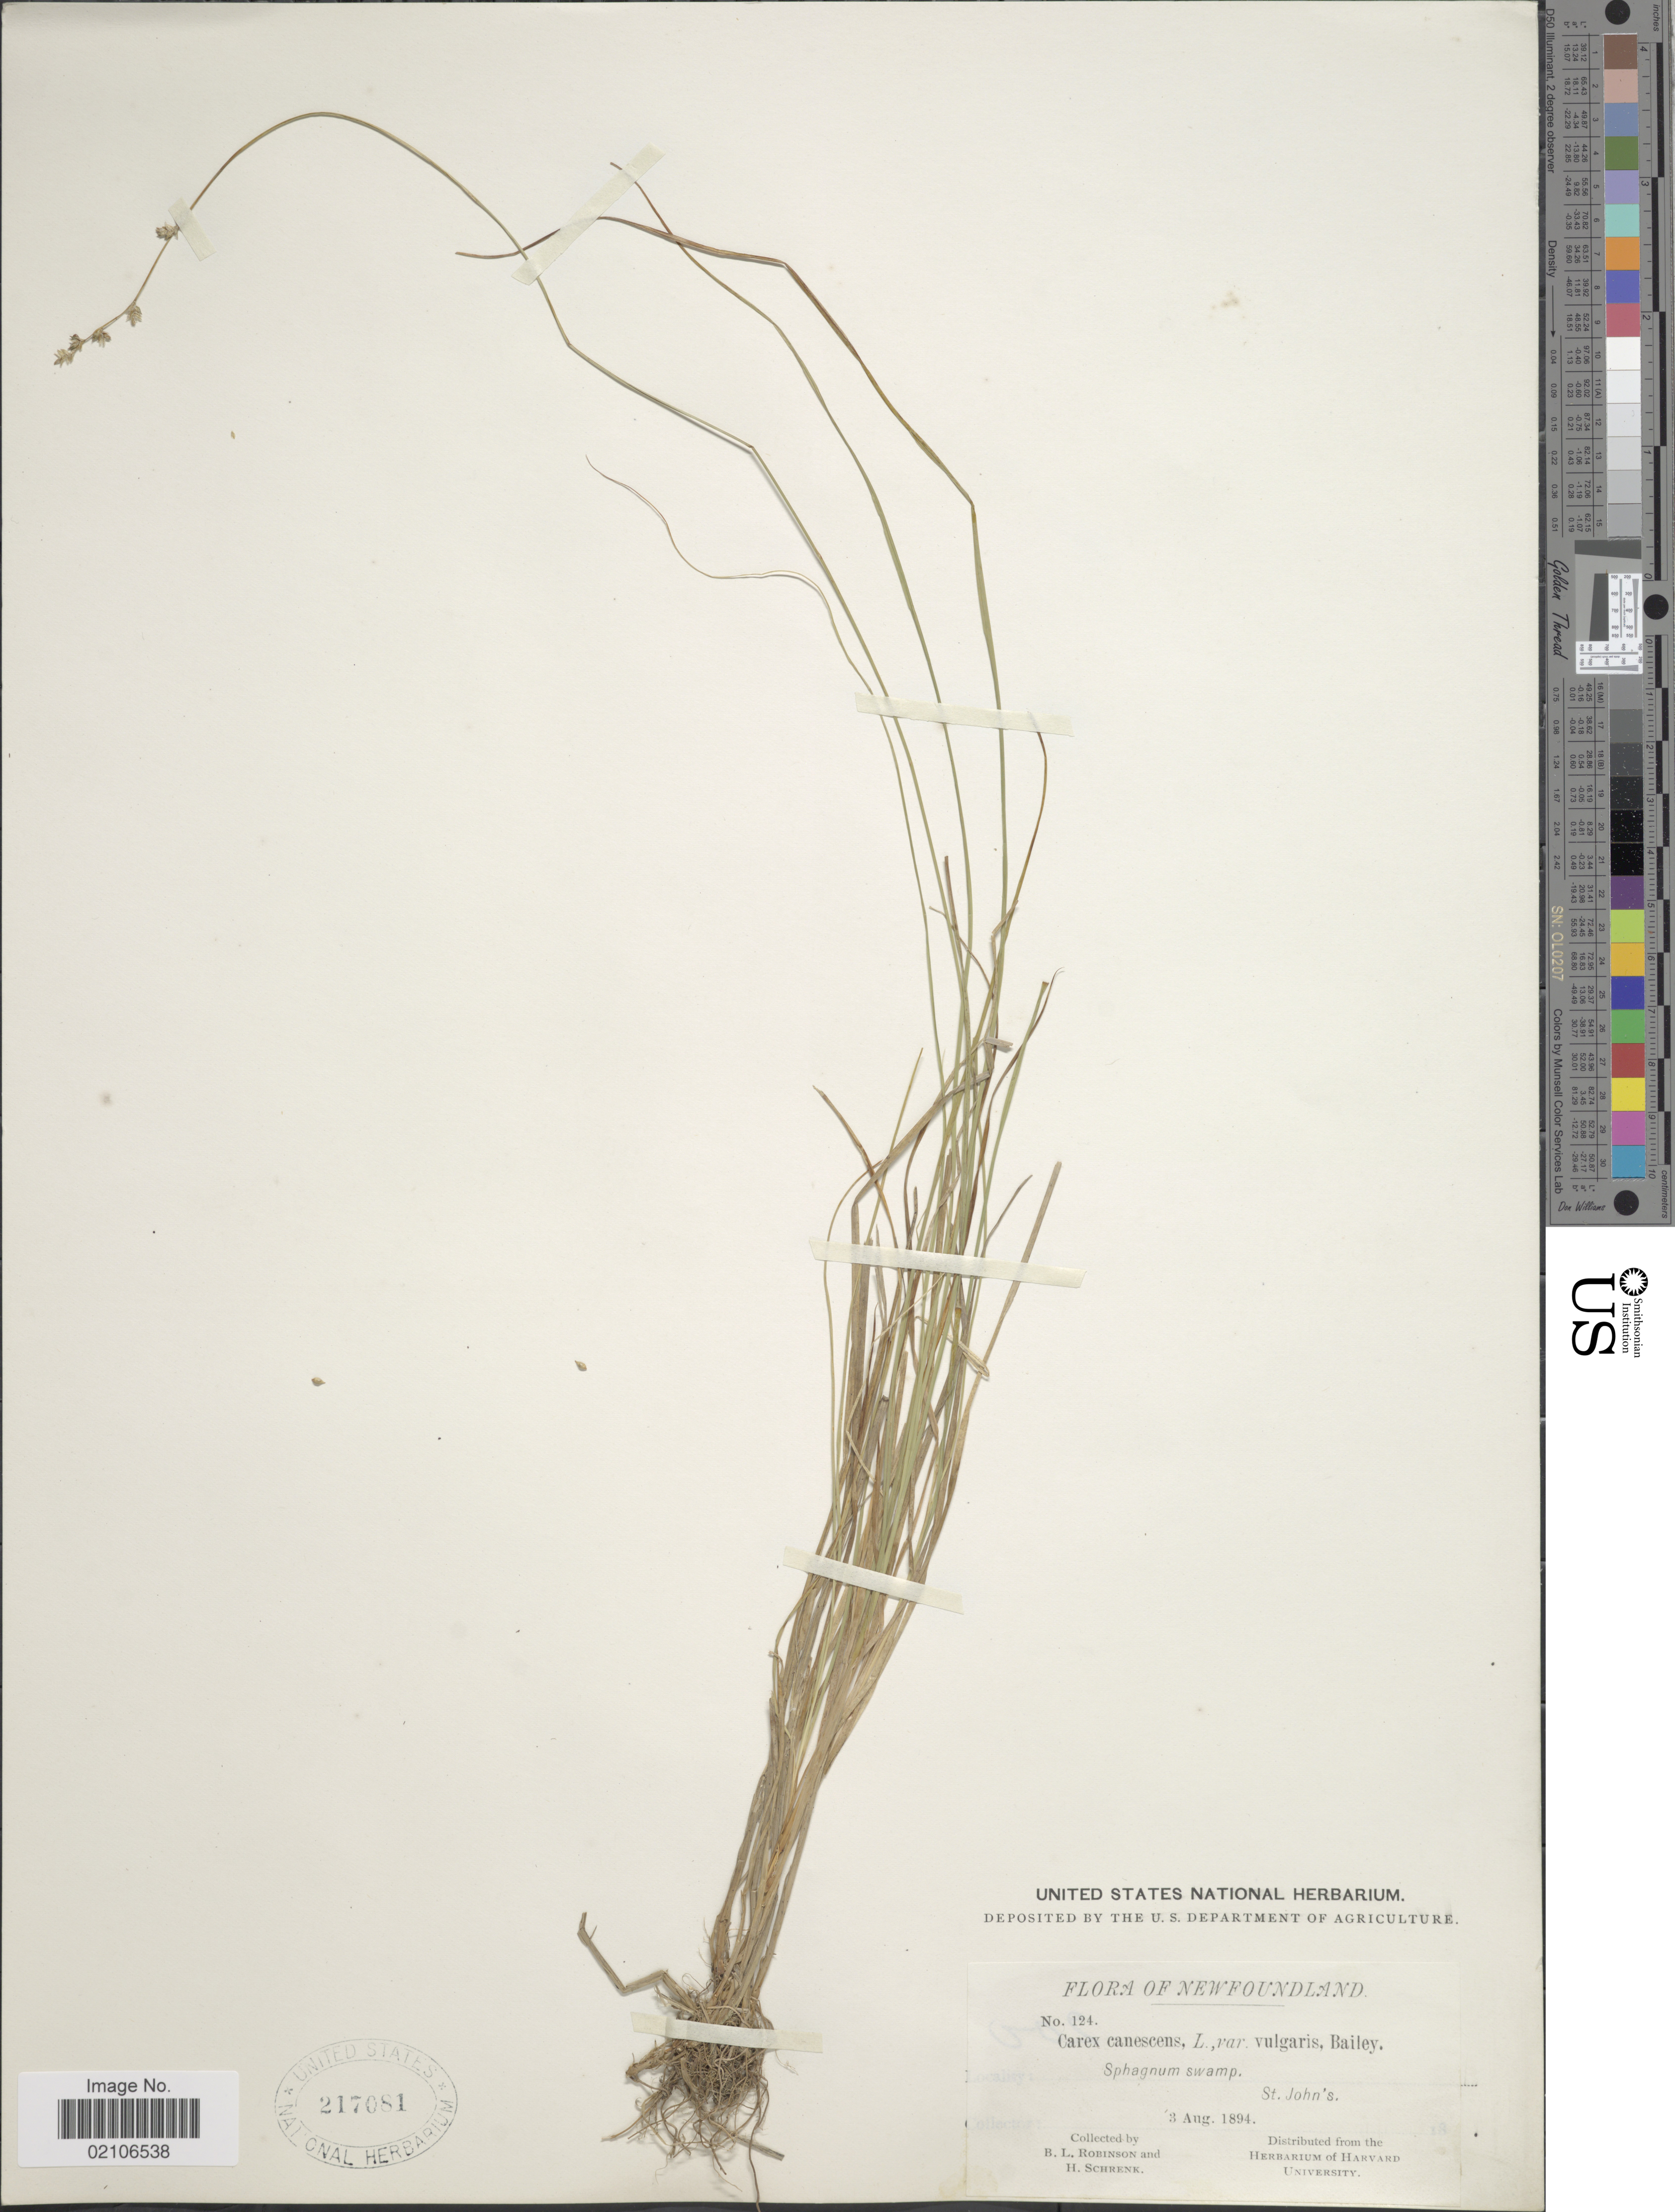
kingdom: Plantae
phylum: Tracheophyta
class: Liliopsida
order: Poales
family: Cyperaceae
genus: Carex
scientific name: Carex brunnescens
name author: (Pers.) Poir.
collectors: B. L. Robinson & H. v. Schrenk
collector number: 124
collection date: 1894-08-03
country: Canada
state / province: Newfoundland and Labrador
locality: St. John's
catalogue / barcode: US 217081